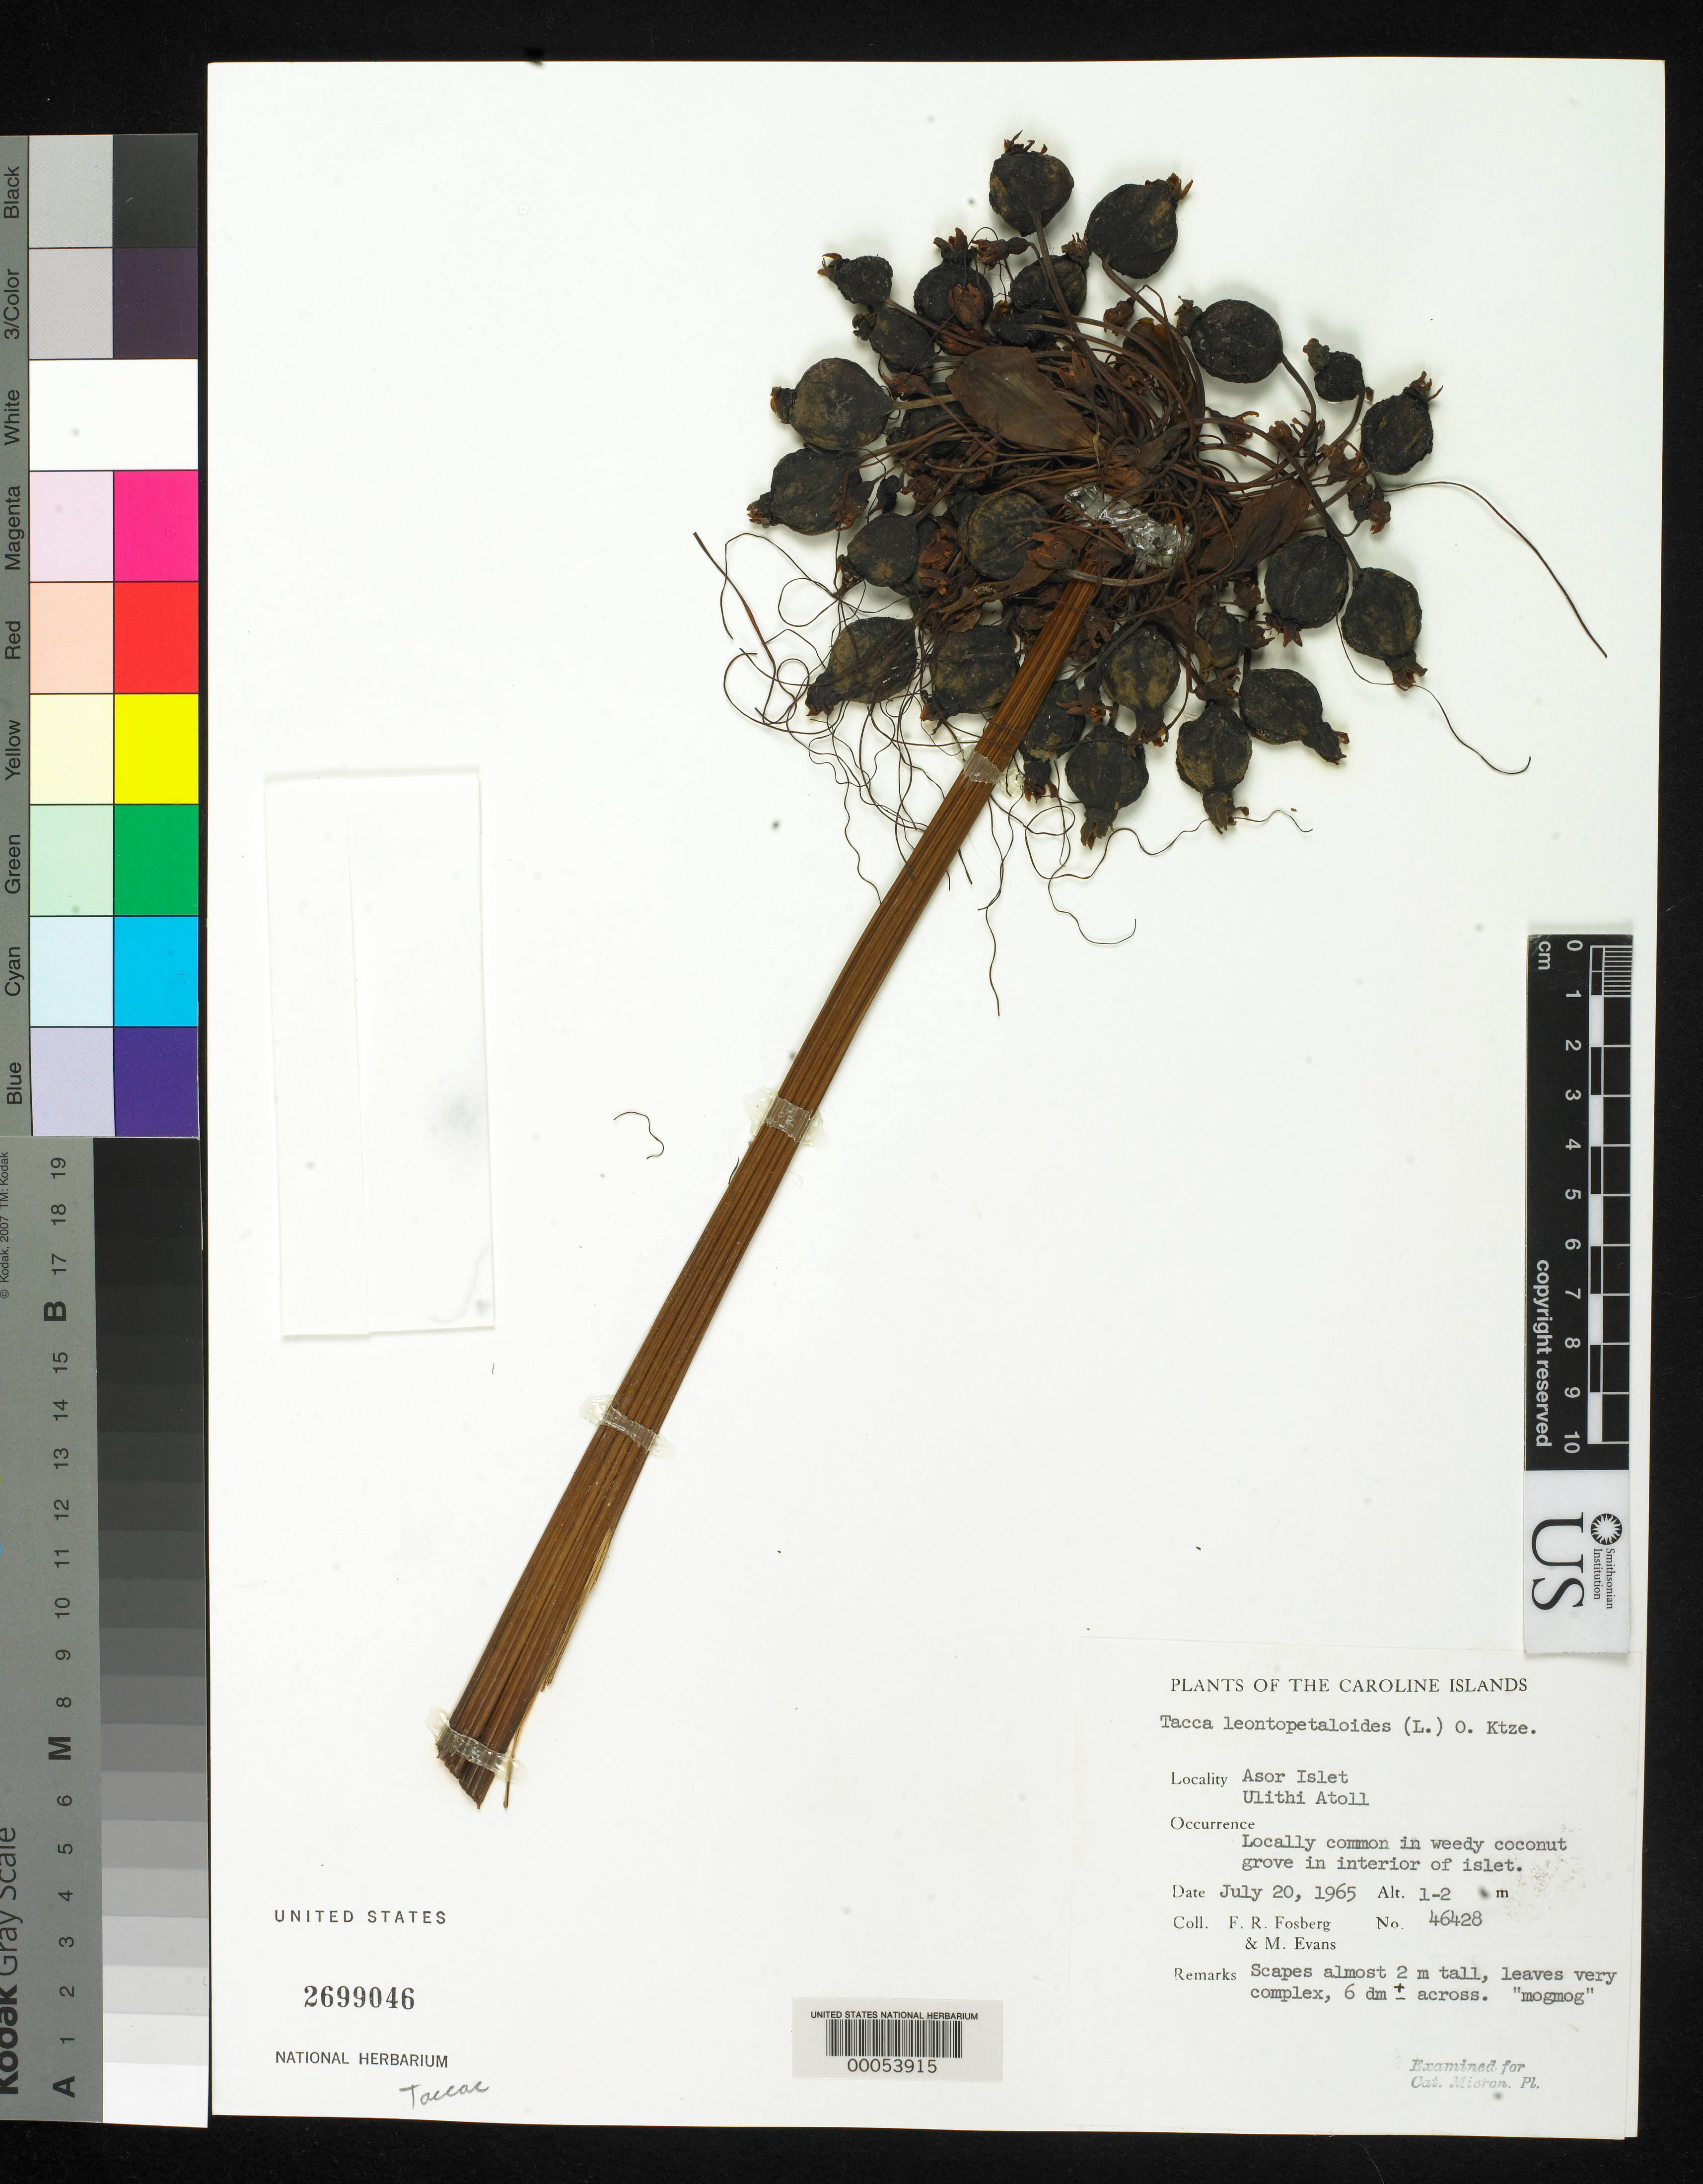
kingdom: Plantae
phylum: Tracheophyta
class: Liliopsida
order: Dioscoreales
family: Dioscoreaceae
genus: Tacca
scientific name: Tacca leontopetaloides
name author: (L.) Kuntze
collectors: F. R. Fosberg & M. Evans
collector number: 46428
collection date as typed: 20 Jul 1965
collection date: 1965-07-20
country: Micronesia, Federated States of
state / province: Yap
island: Ulithi Atoll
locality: Asor Islet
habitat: weedy coconut grove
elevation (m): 1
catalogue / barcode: US 2699046